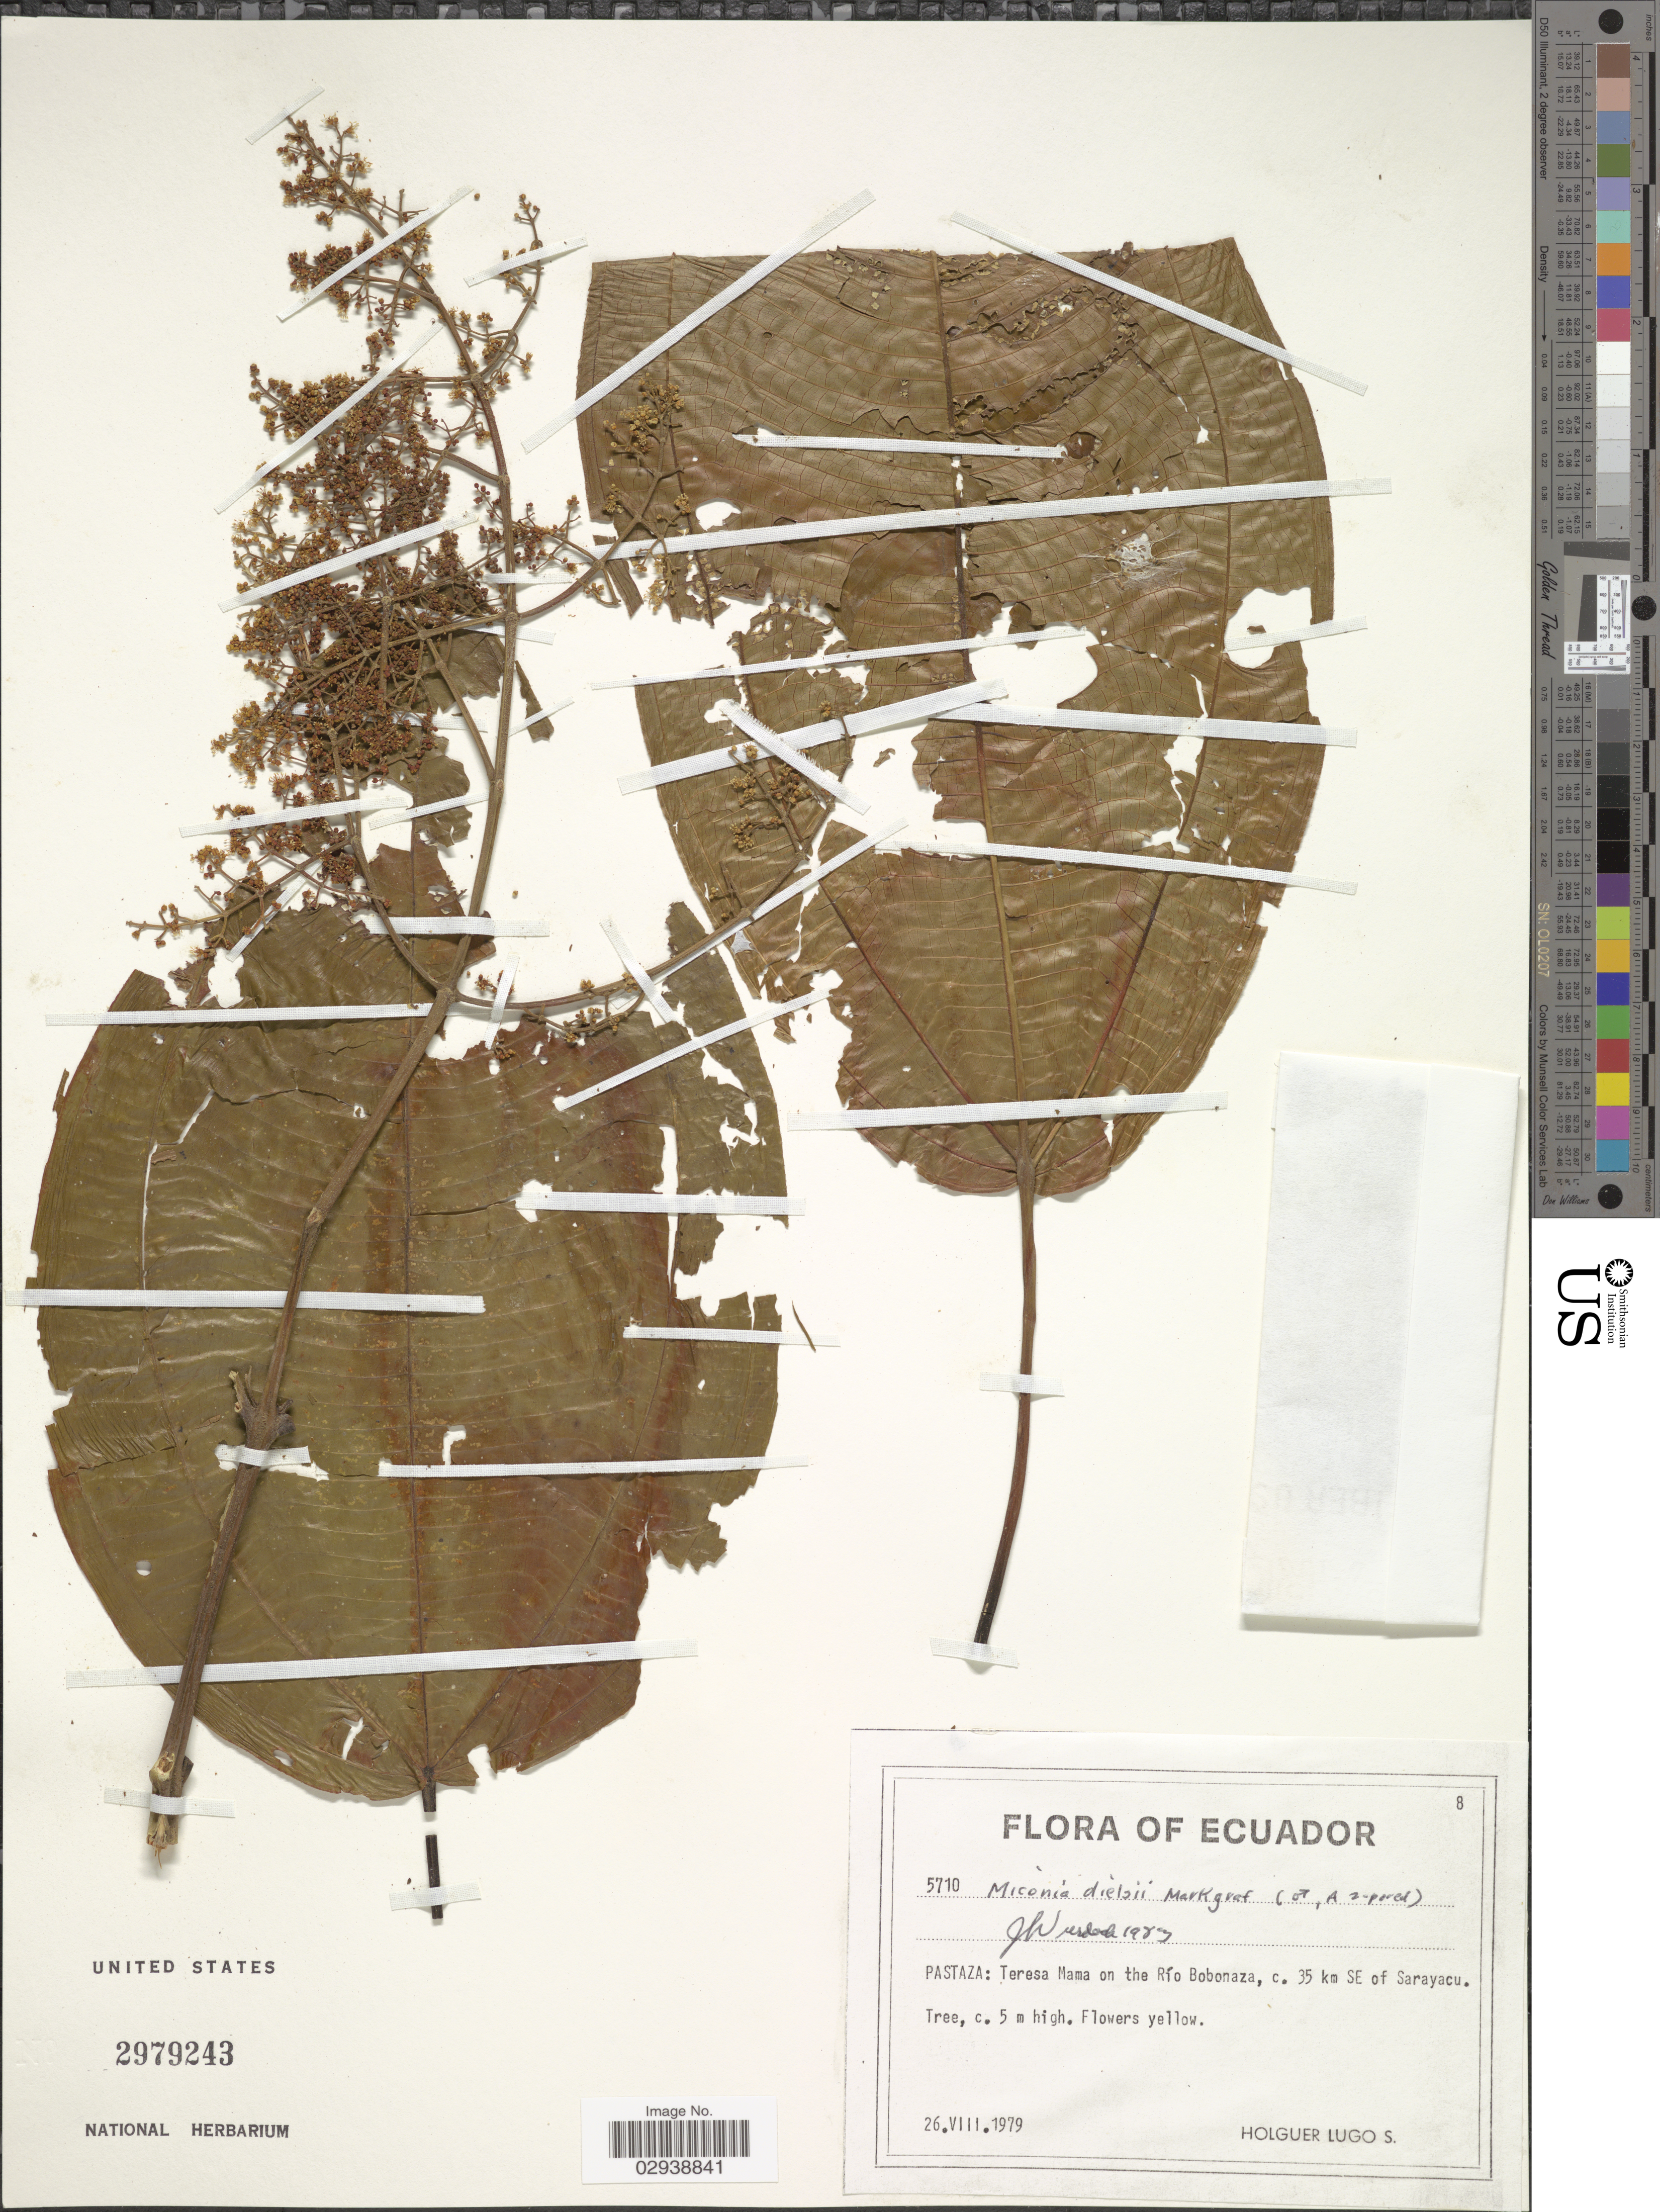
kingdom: Plantae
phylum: Tracheophyta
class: Magnoliopsida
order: Myrtales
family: Melastomataceae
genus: Miconia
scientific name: Miconia dielsii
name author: Markgr.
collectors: H. Lugo S.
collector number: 5710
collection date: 1979-08-26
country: Ecuador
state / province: Pastaza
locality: Pastaza: Teresa Mama on the Río Bobonaza, c. 35 km SE of Sarayacu.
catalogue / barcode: US 2979243